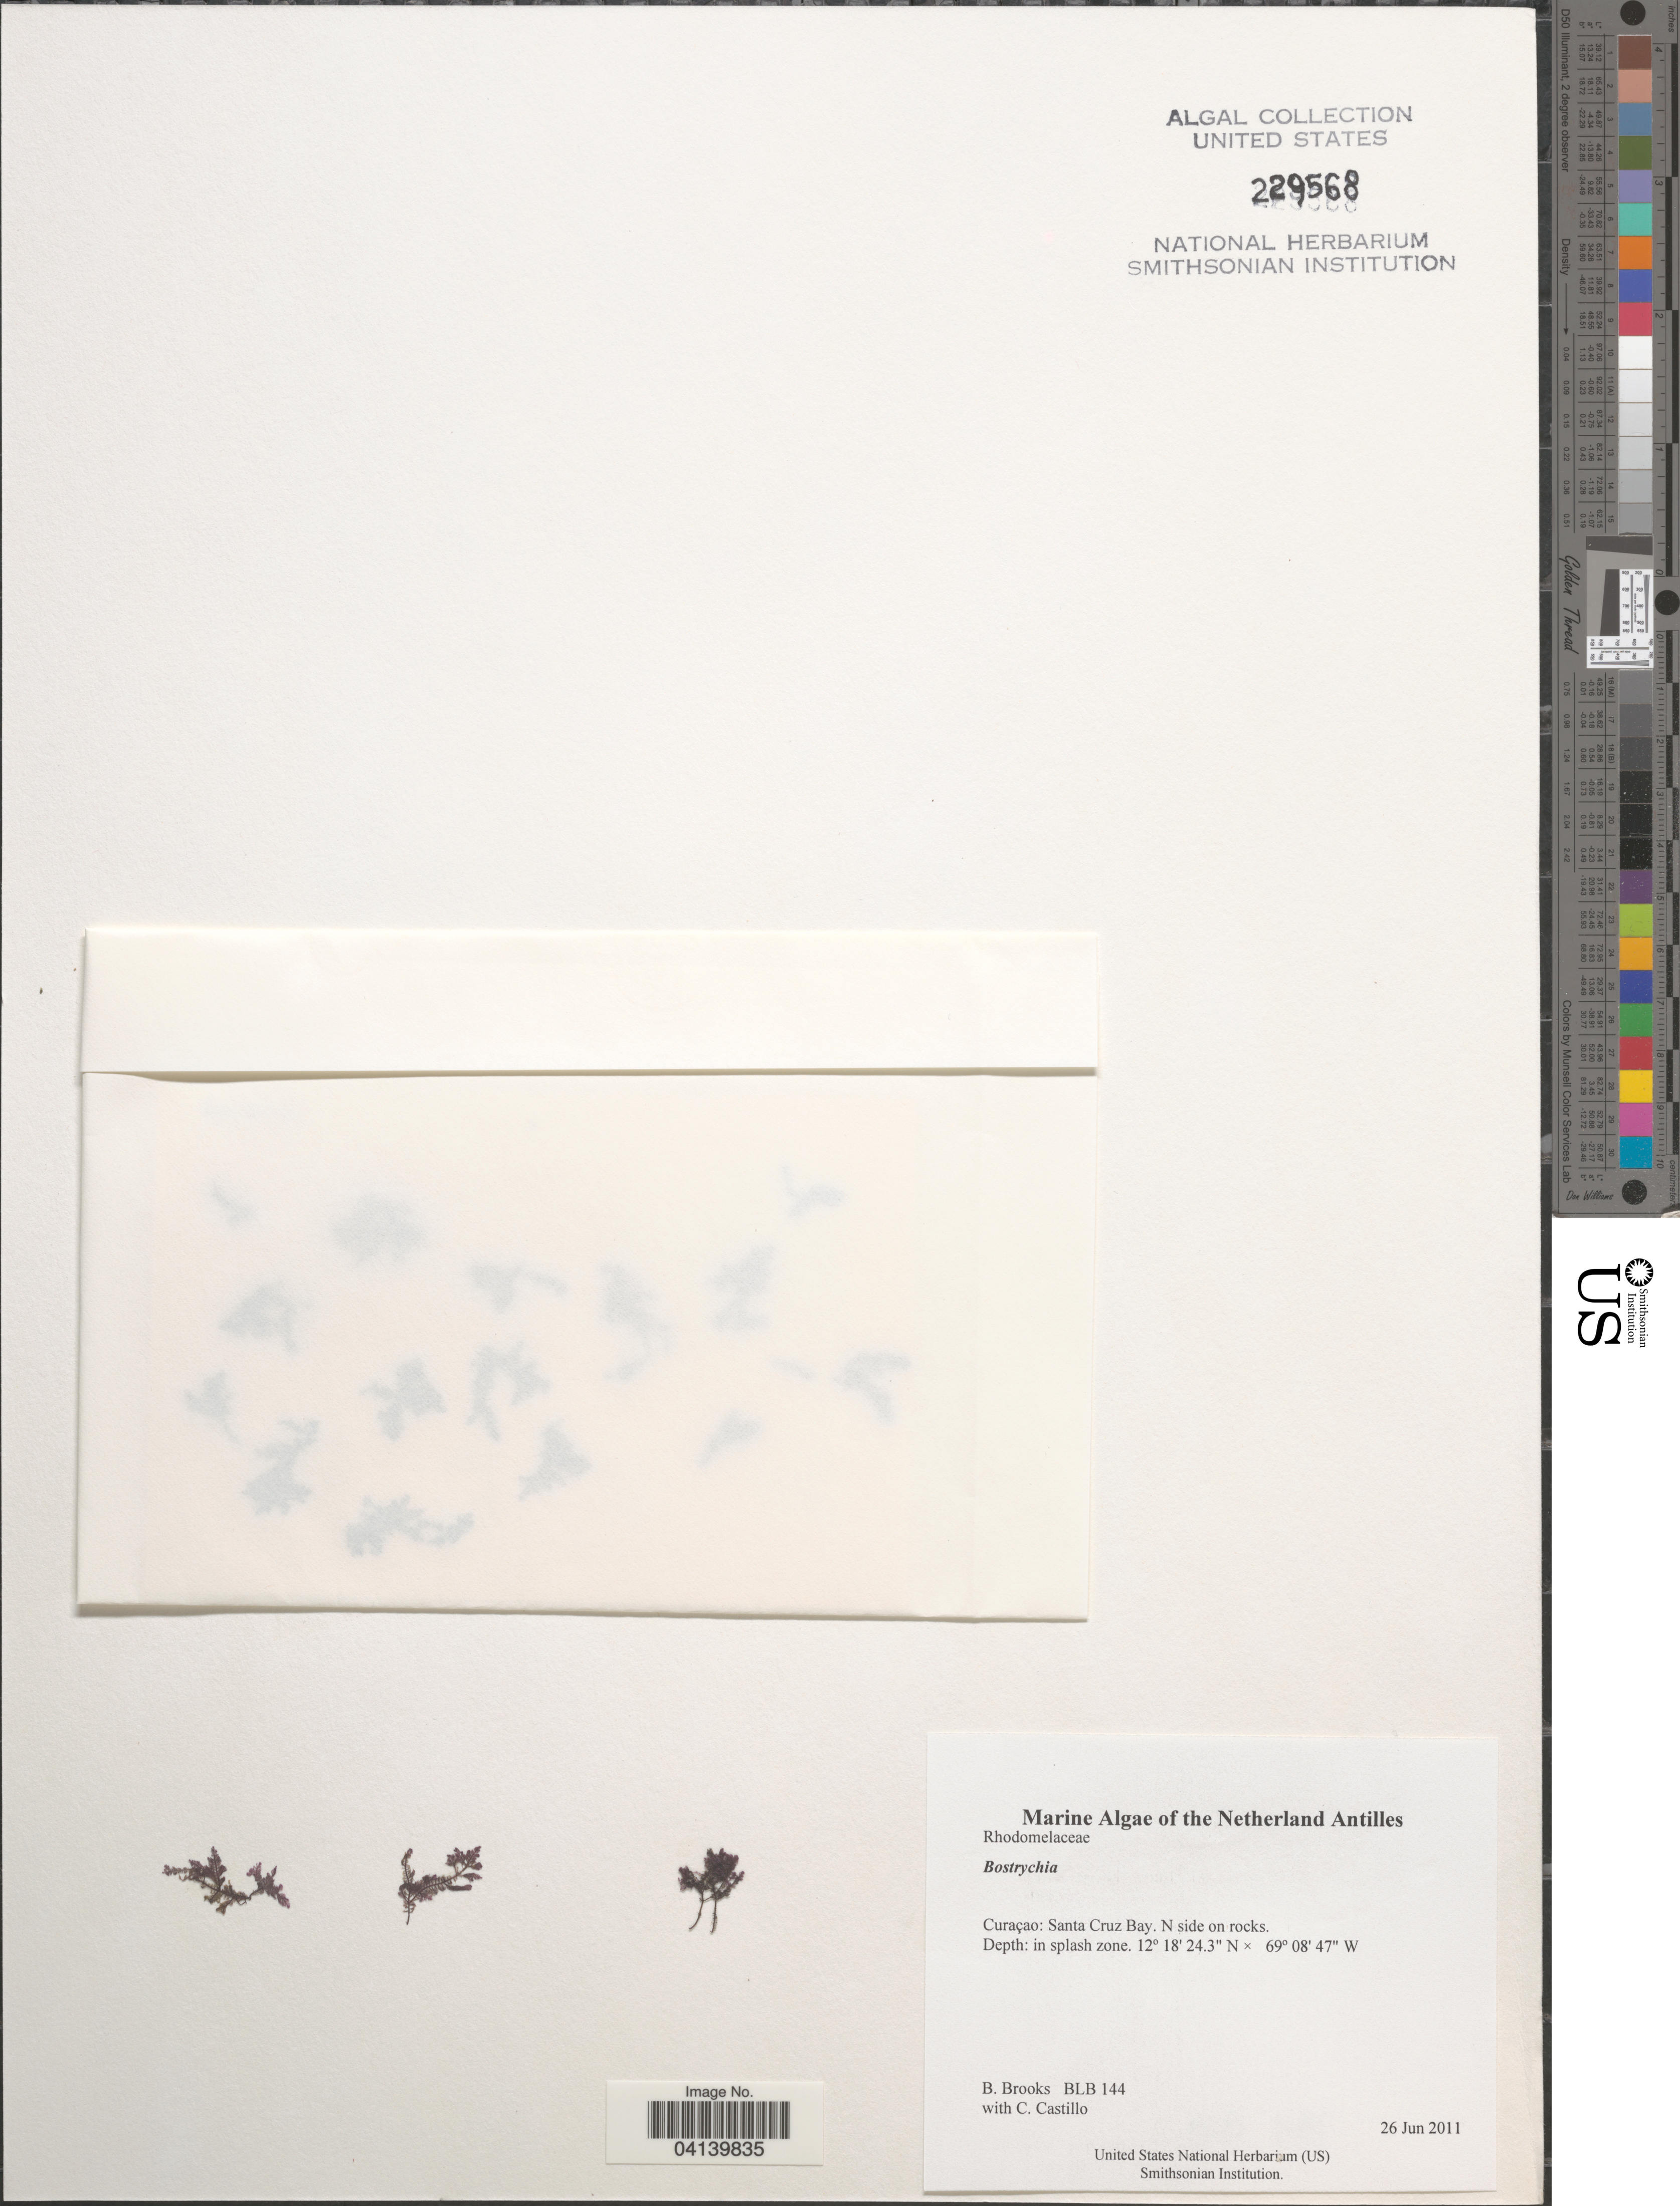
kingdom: Plantae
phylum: Rhodophyta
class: Florideophyceae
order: Ceramiales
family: Rhodomelaceae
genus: Bostrychia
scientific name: Bostrychia sp.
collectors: B. Brooks & C. Castillo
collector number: BLB 144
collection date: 2011-06-26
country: Curaçao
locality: The Netherland Antilles. Santa Cruz Bay. N side on rocks.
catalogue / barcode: US 229568